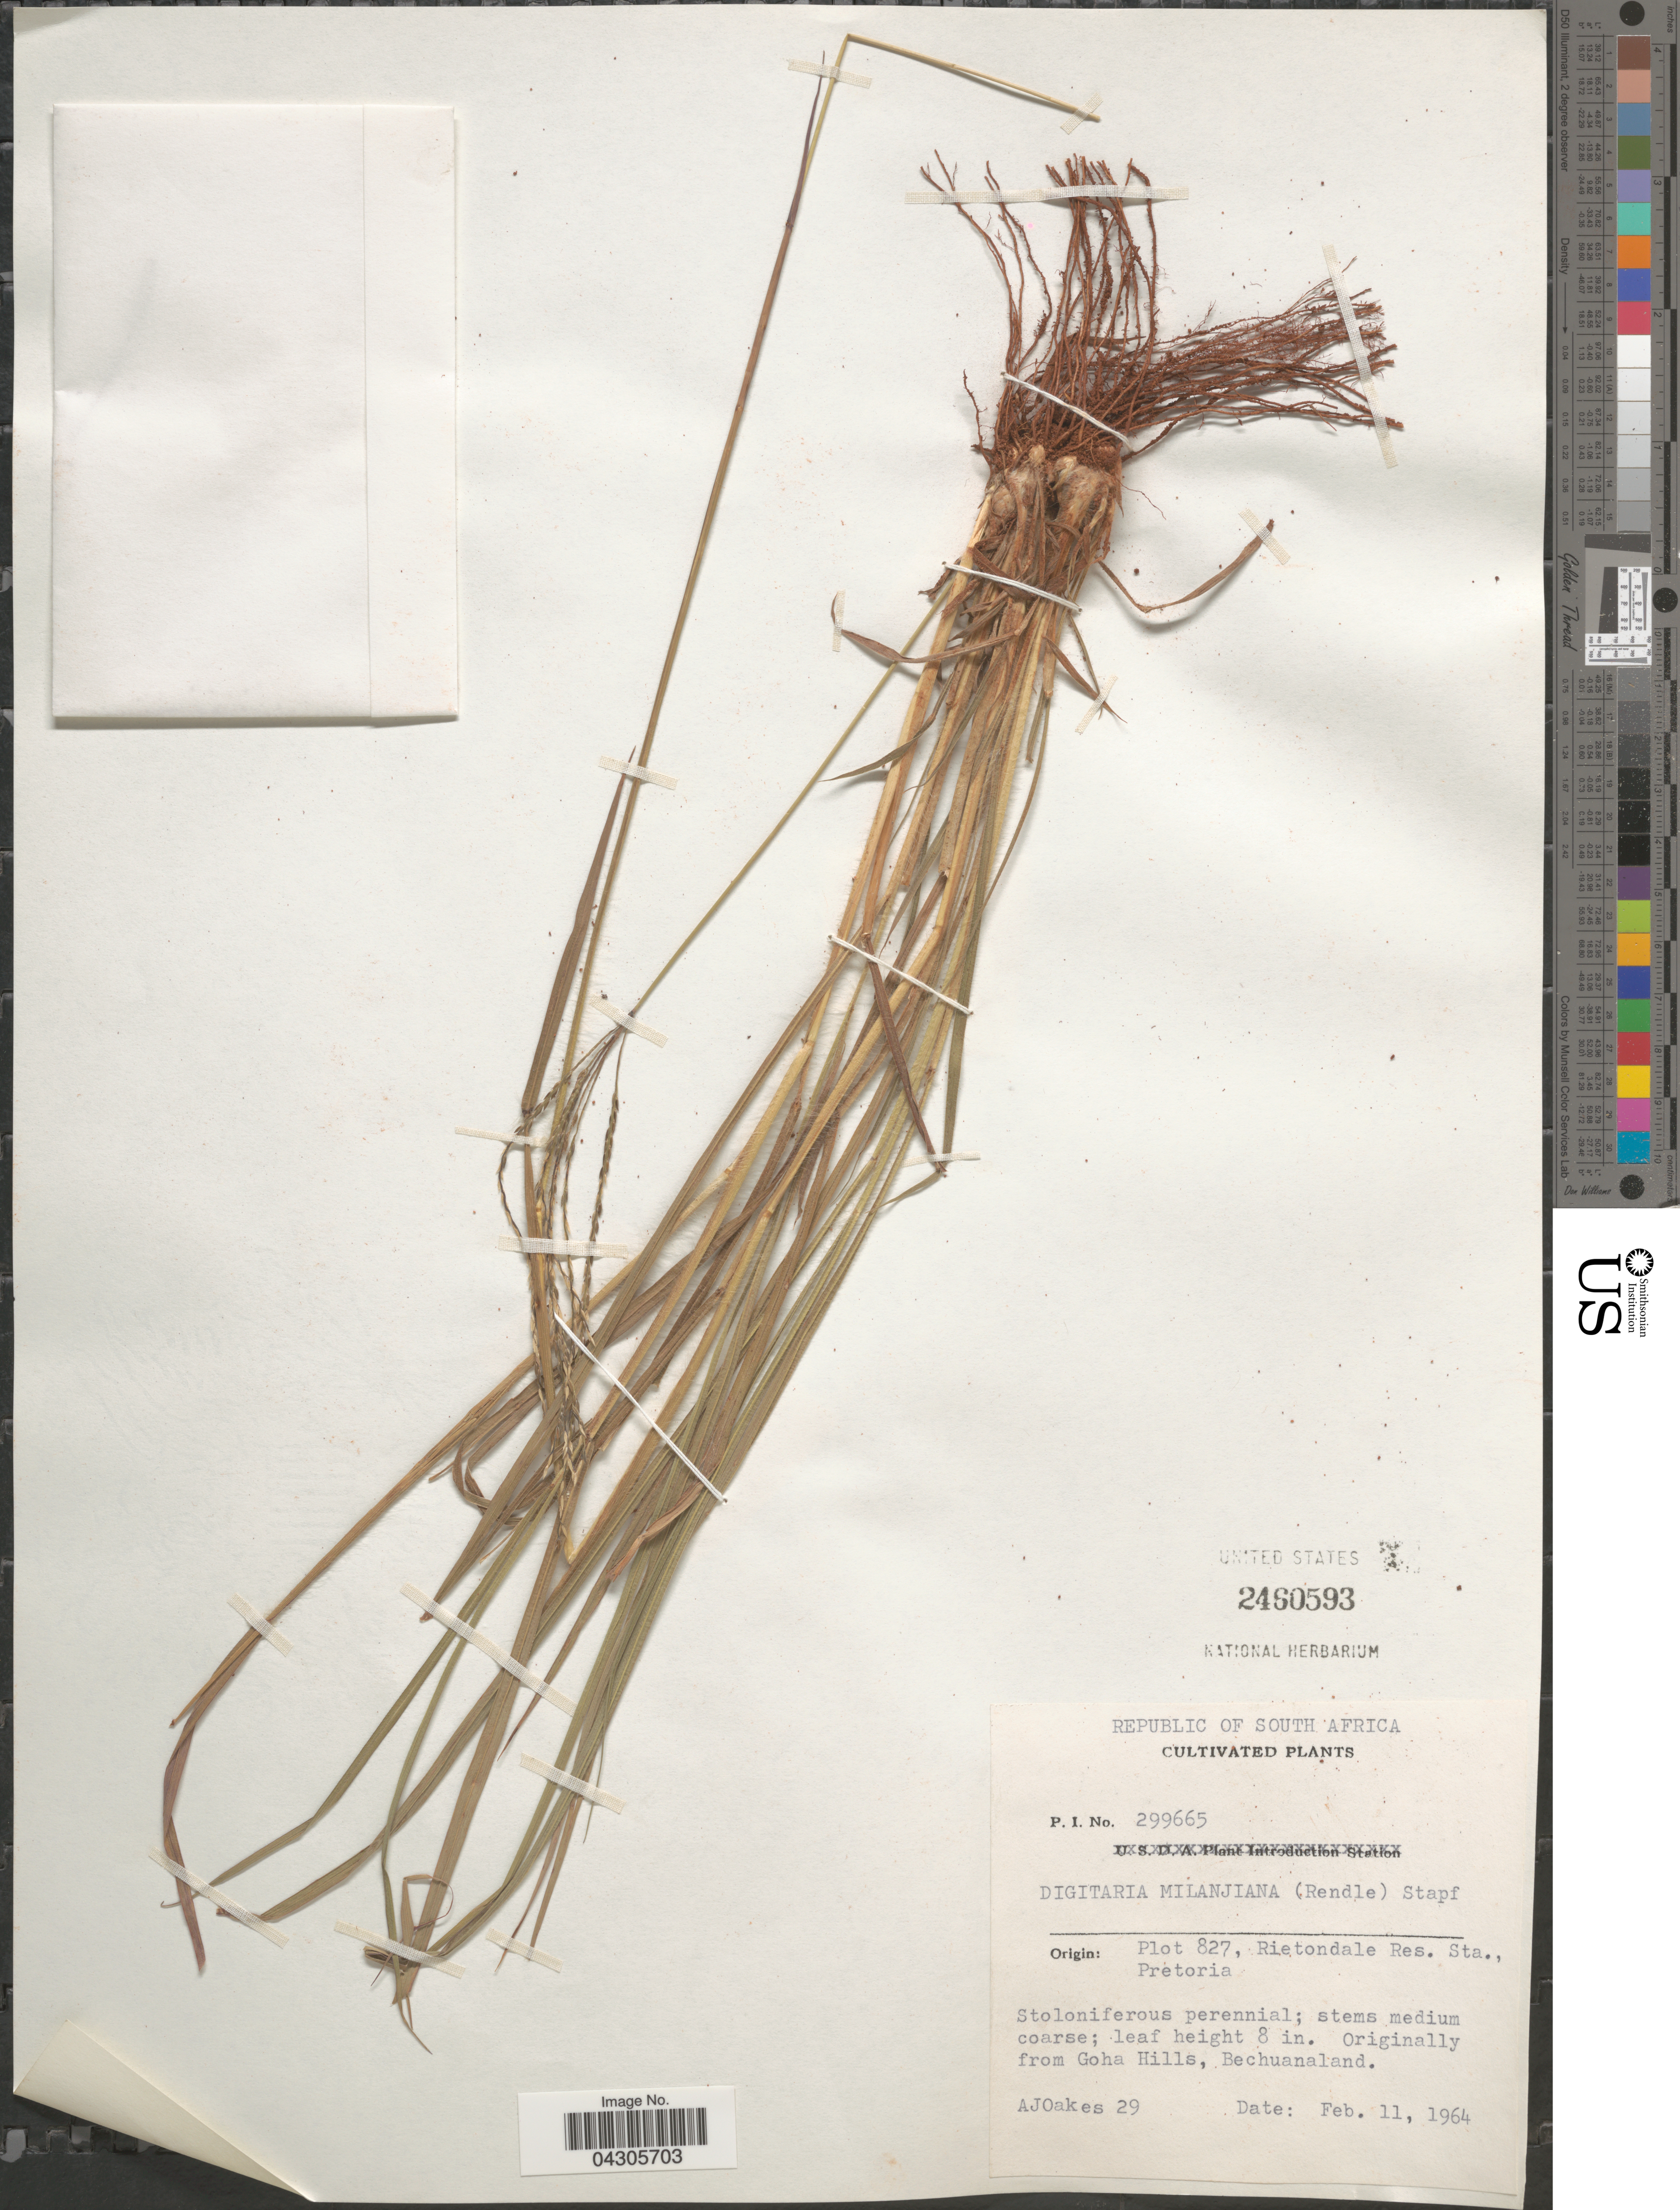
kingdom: Plantae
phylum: Tracheophyta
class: Liliopsida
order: Poales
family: Poaceae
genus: Digitaria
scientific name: Digitaria milanjiana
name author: (Rendle) Stapf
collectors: A. Oakes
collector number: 29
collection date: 1964-02-11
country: South Africa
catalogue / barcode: US 2460593